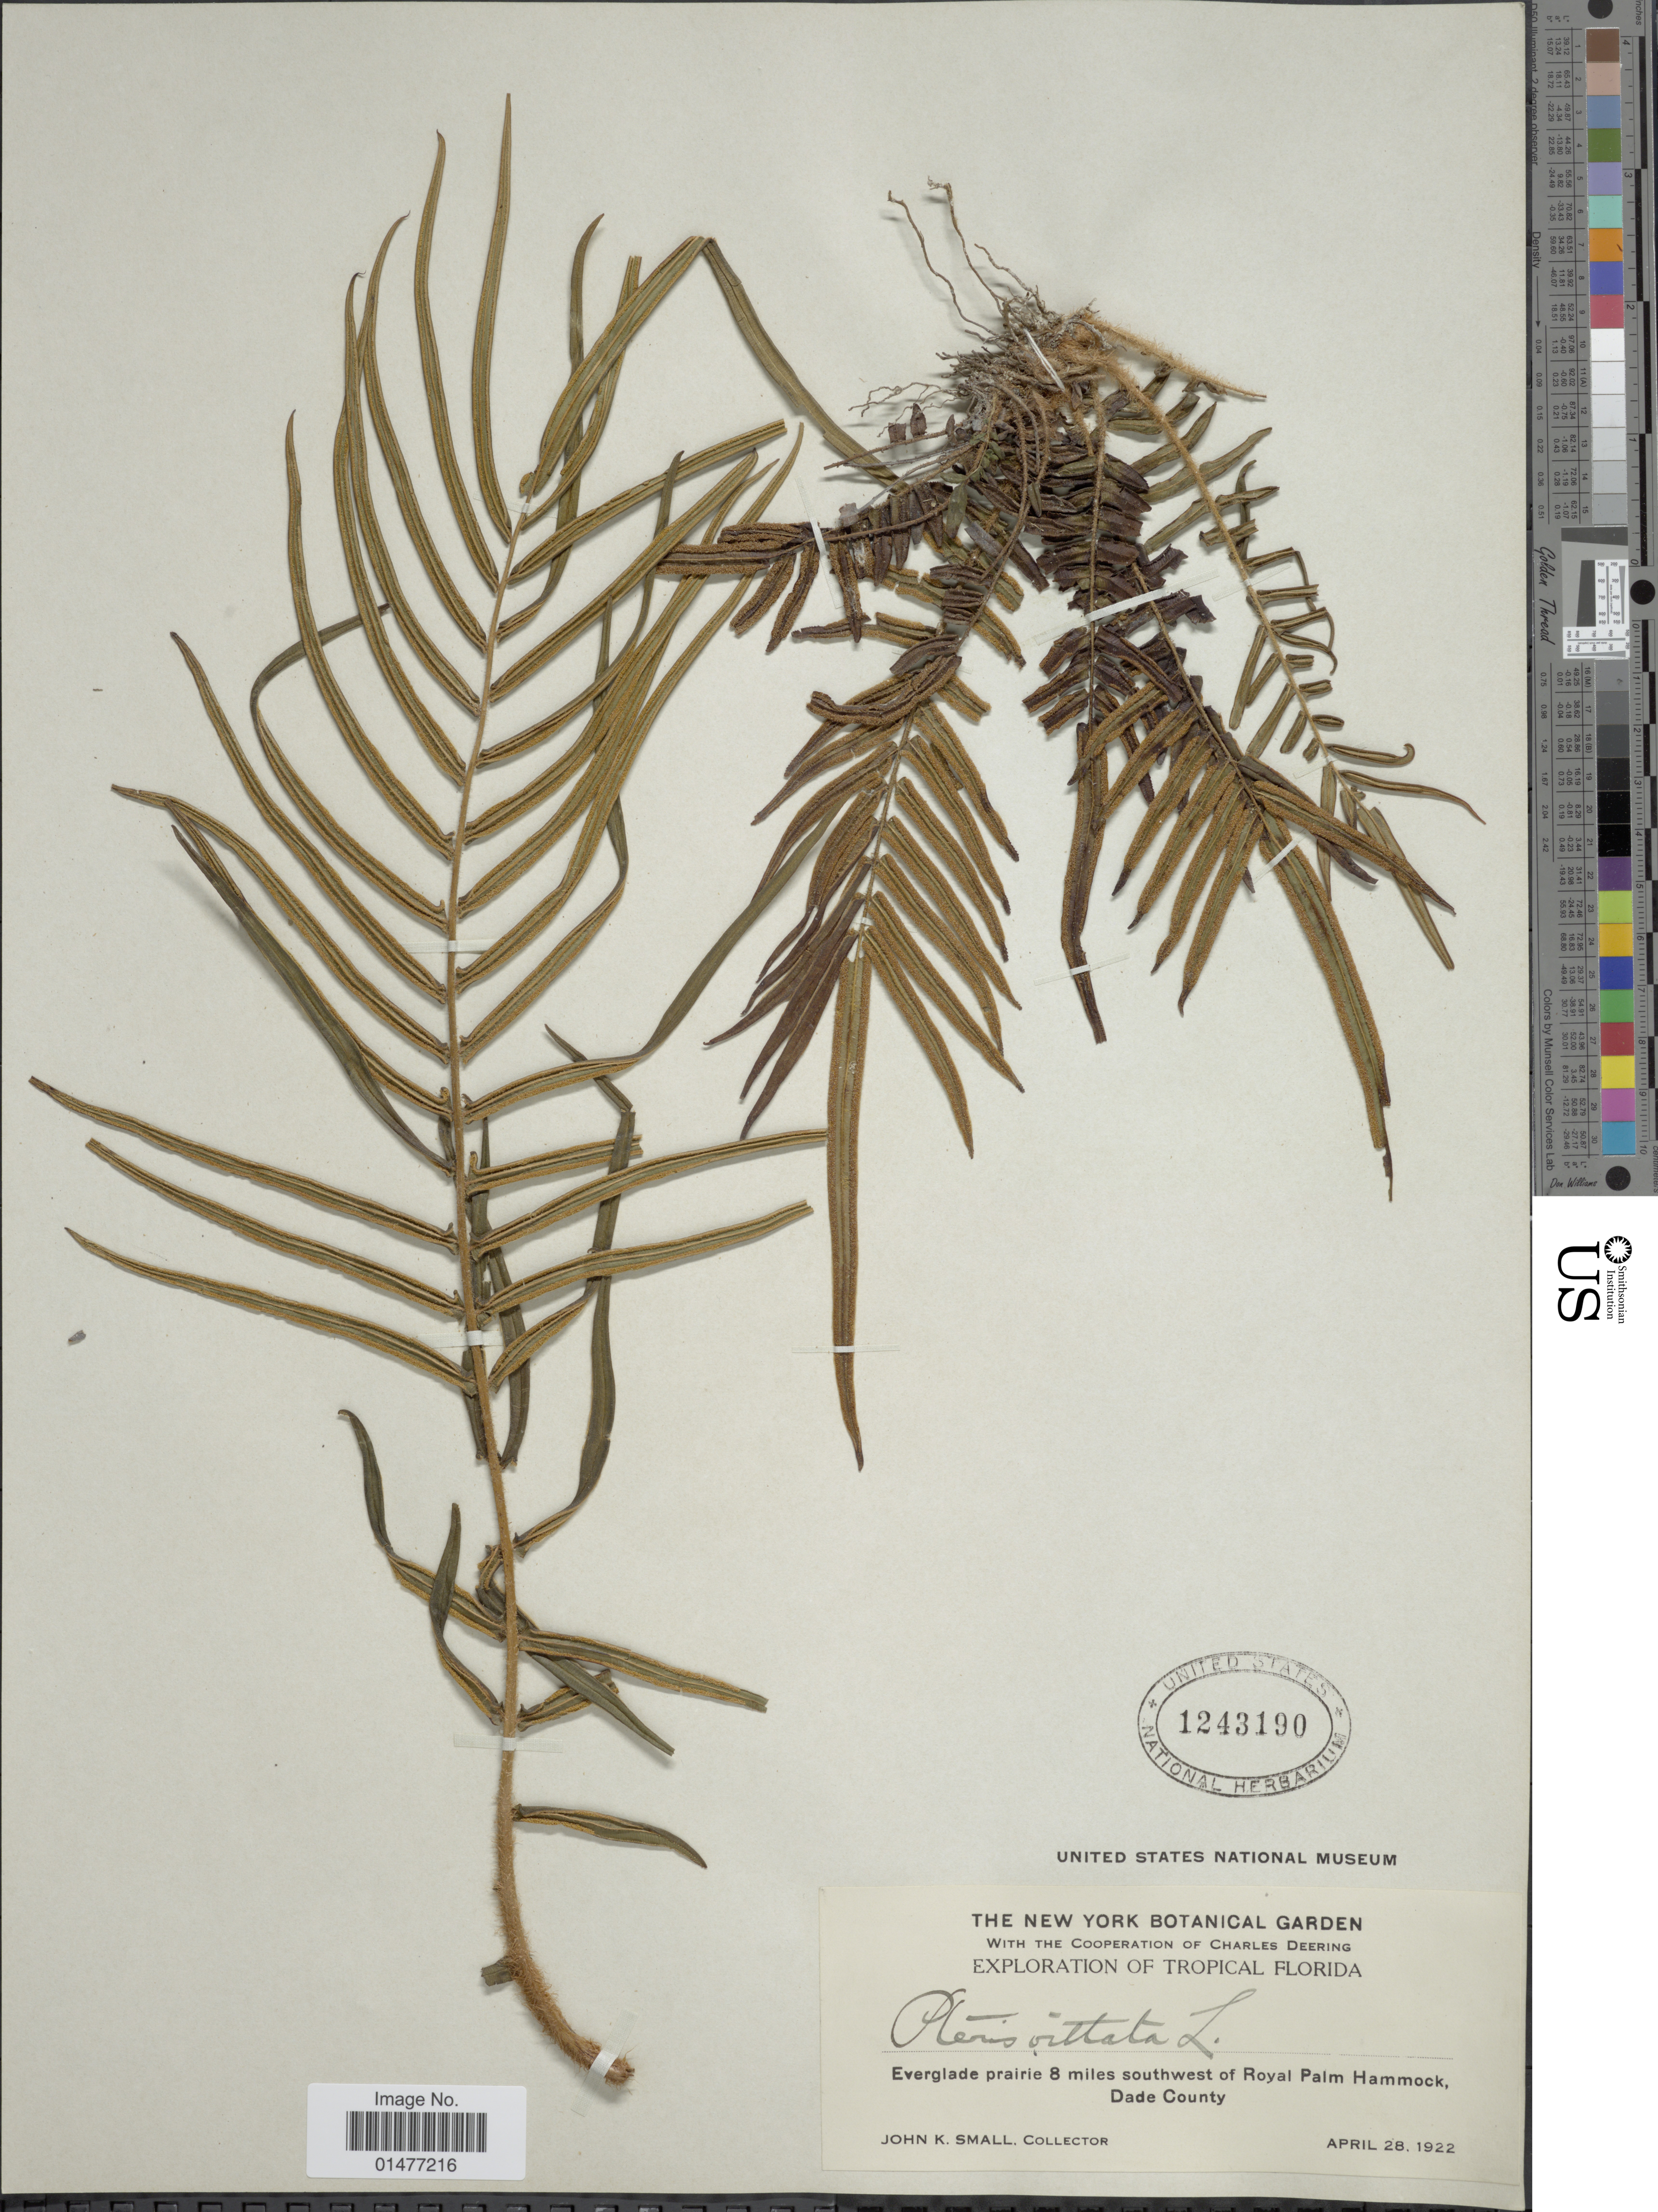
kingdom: Plantae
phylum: Tracheophyta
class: Polypodiopsida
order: Polypodiales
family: Pteridaceae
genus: Pteris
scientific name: Pteris vittata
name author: L.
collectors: J. K. Small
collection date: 1922-04-28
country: United States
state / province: Florida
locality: Exploration of tropical Florida, Everglade prairie 8 miles southwest of Royal Palm Hammock, Dade County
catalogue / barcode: US 1243190